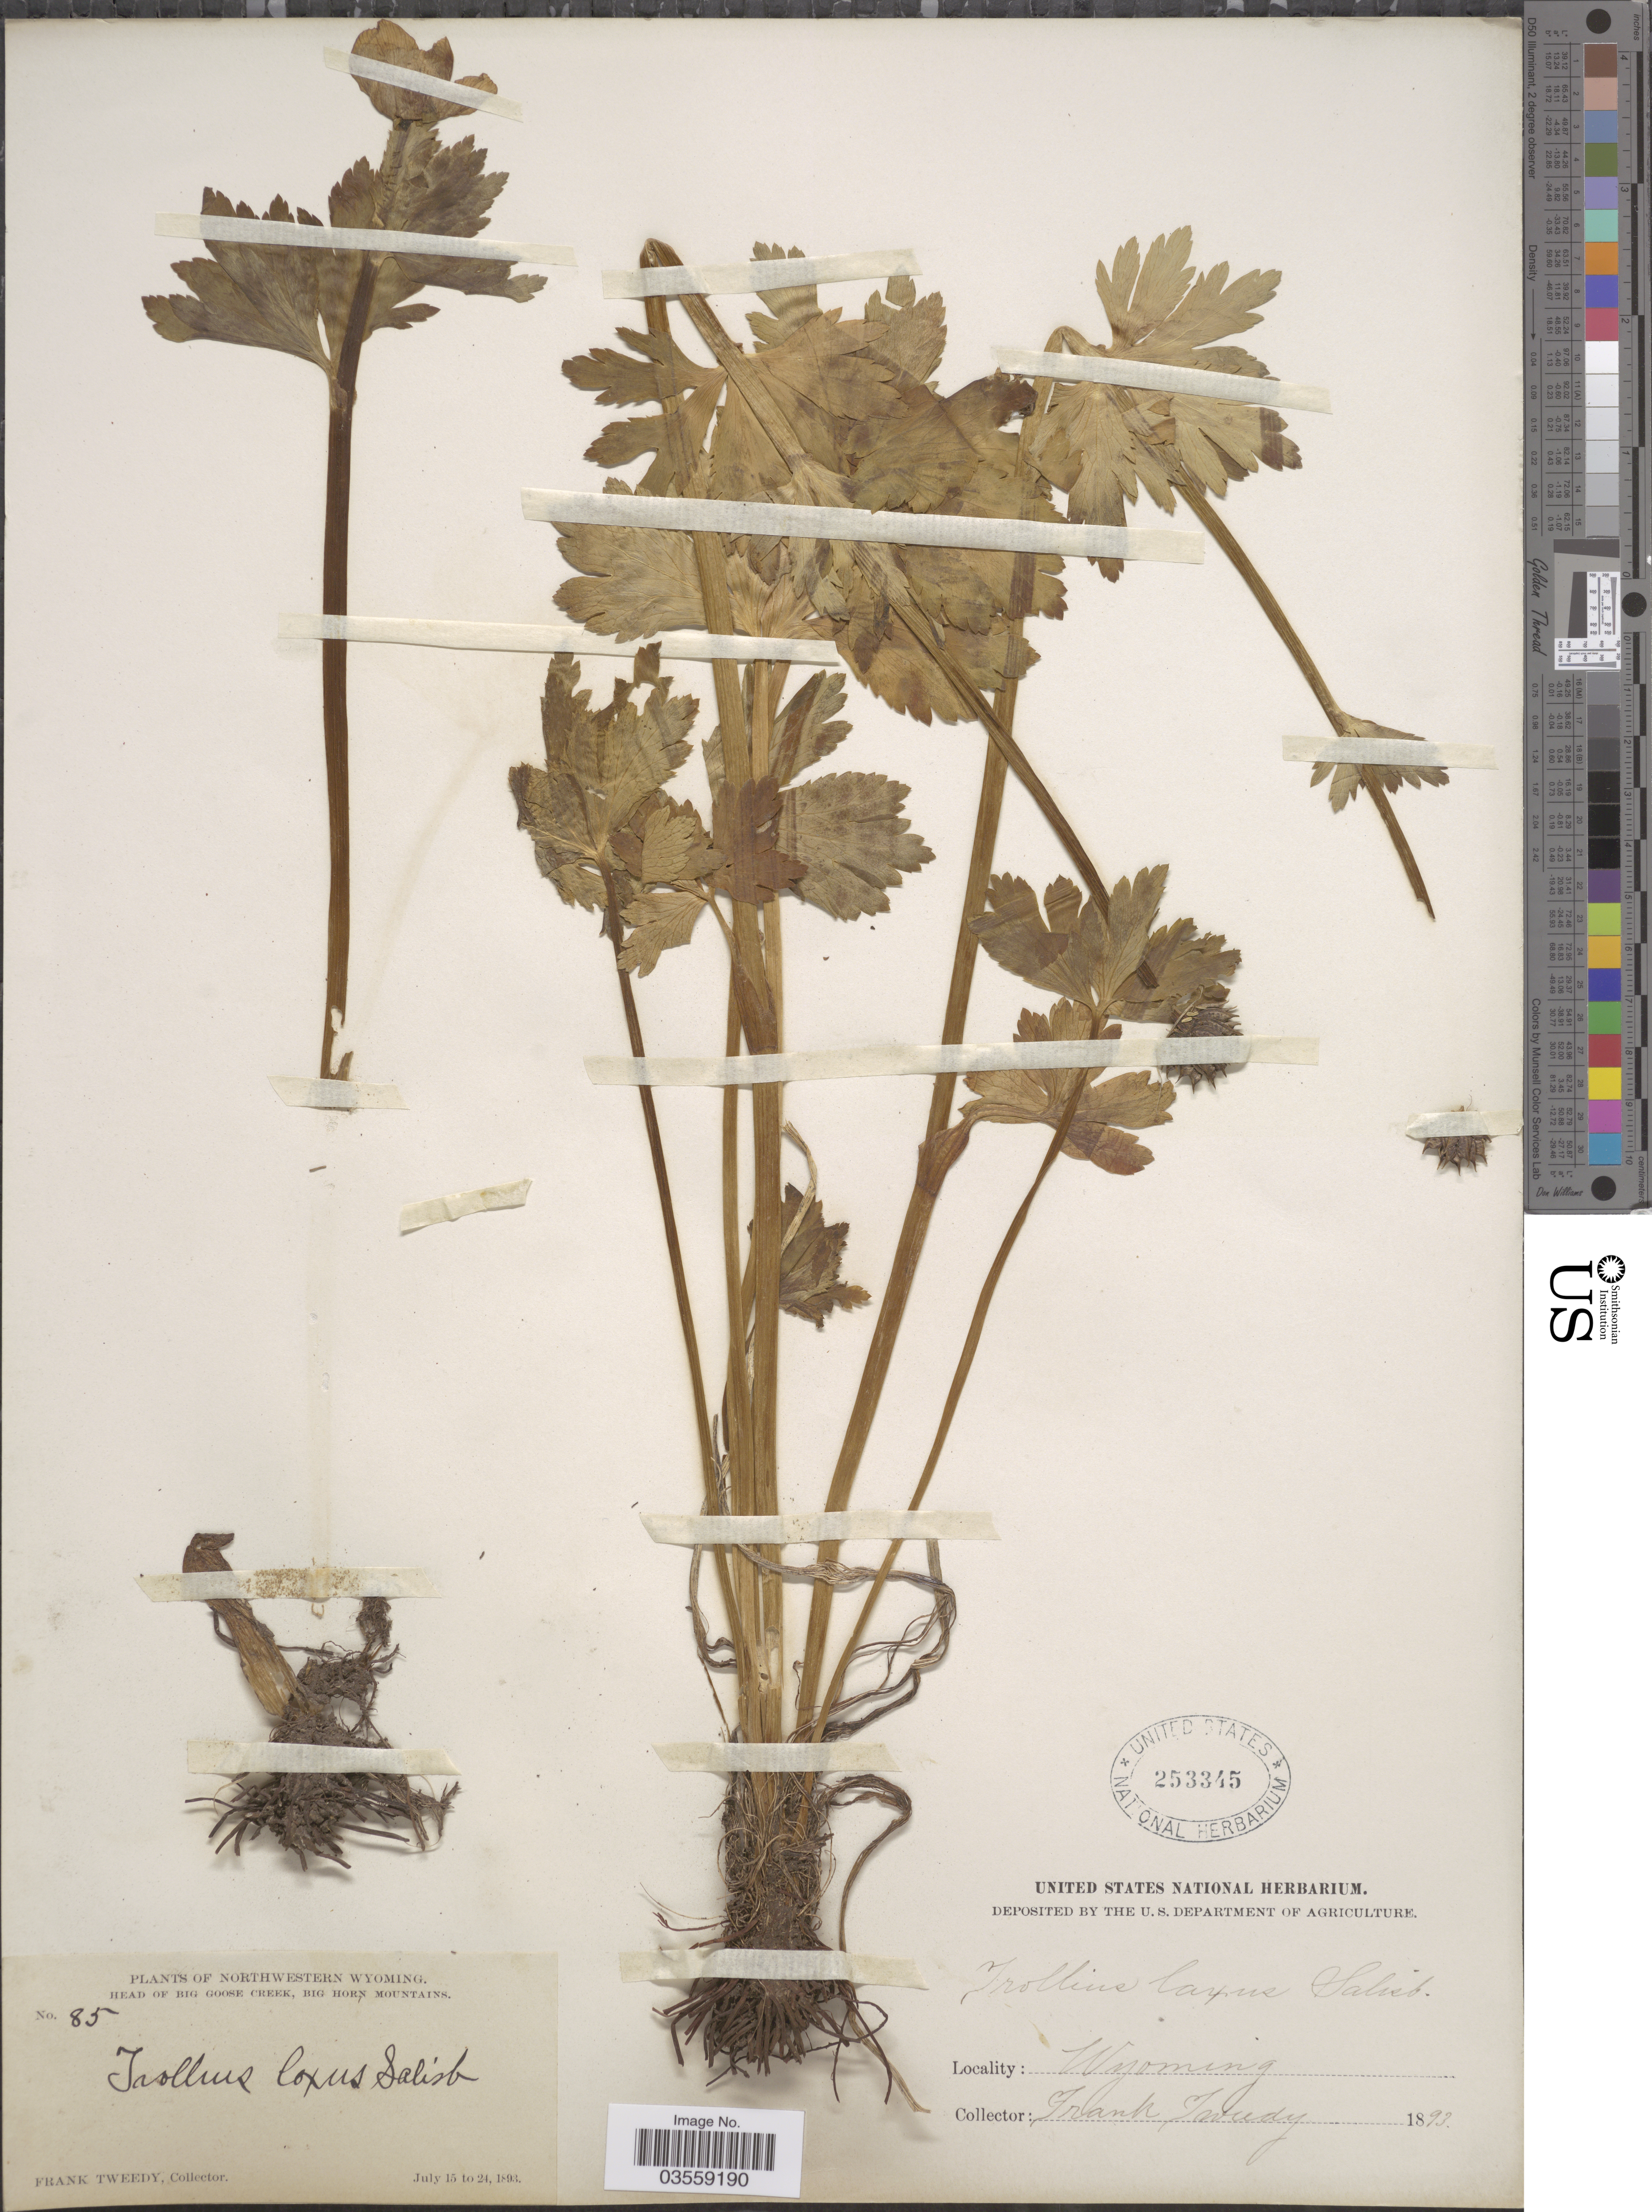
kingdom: Plantae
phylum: Tracheophyta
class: Magnoliopsida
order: Ranunculales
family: Ranunculaceae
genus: Trollius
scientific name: Trollius laxus var. albiflorus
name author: A. Gray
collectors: F. Tweedy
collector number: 85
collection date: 1893-07-15/1893-07-24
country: United States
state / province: Wyoming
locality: Northwestern Wyoming. Head of Big Goose Creek, Big Horn Mountains.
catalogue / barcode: US 253345